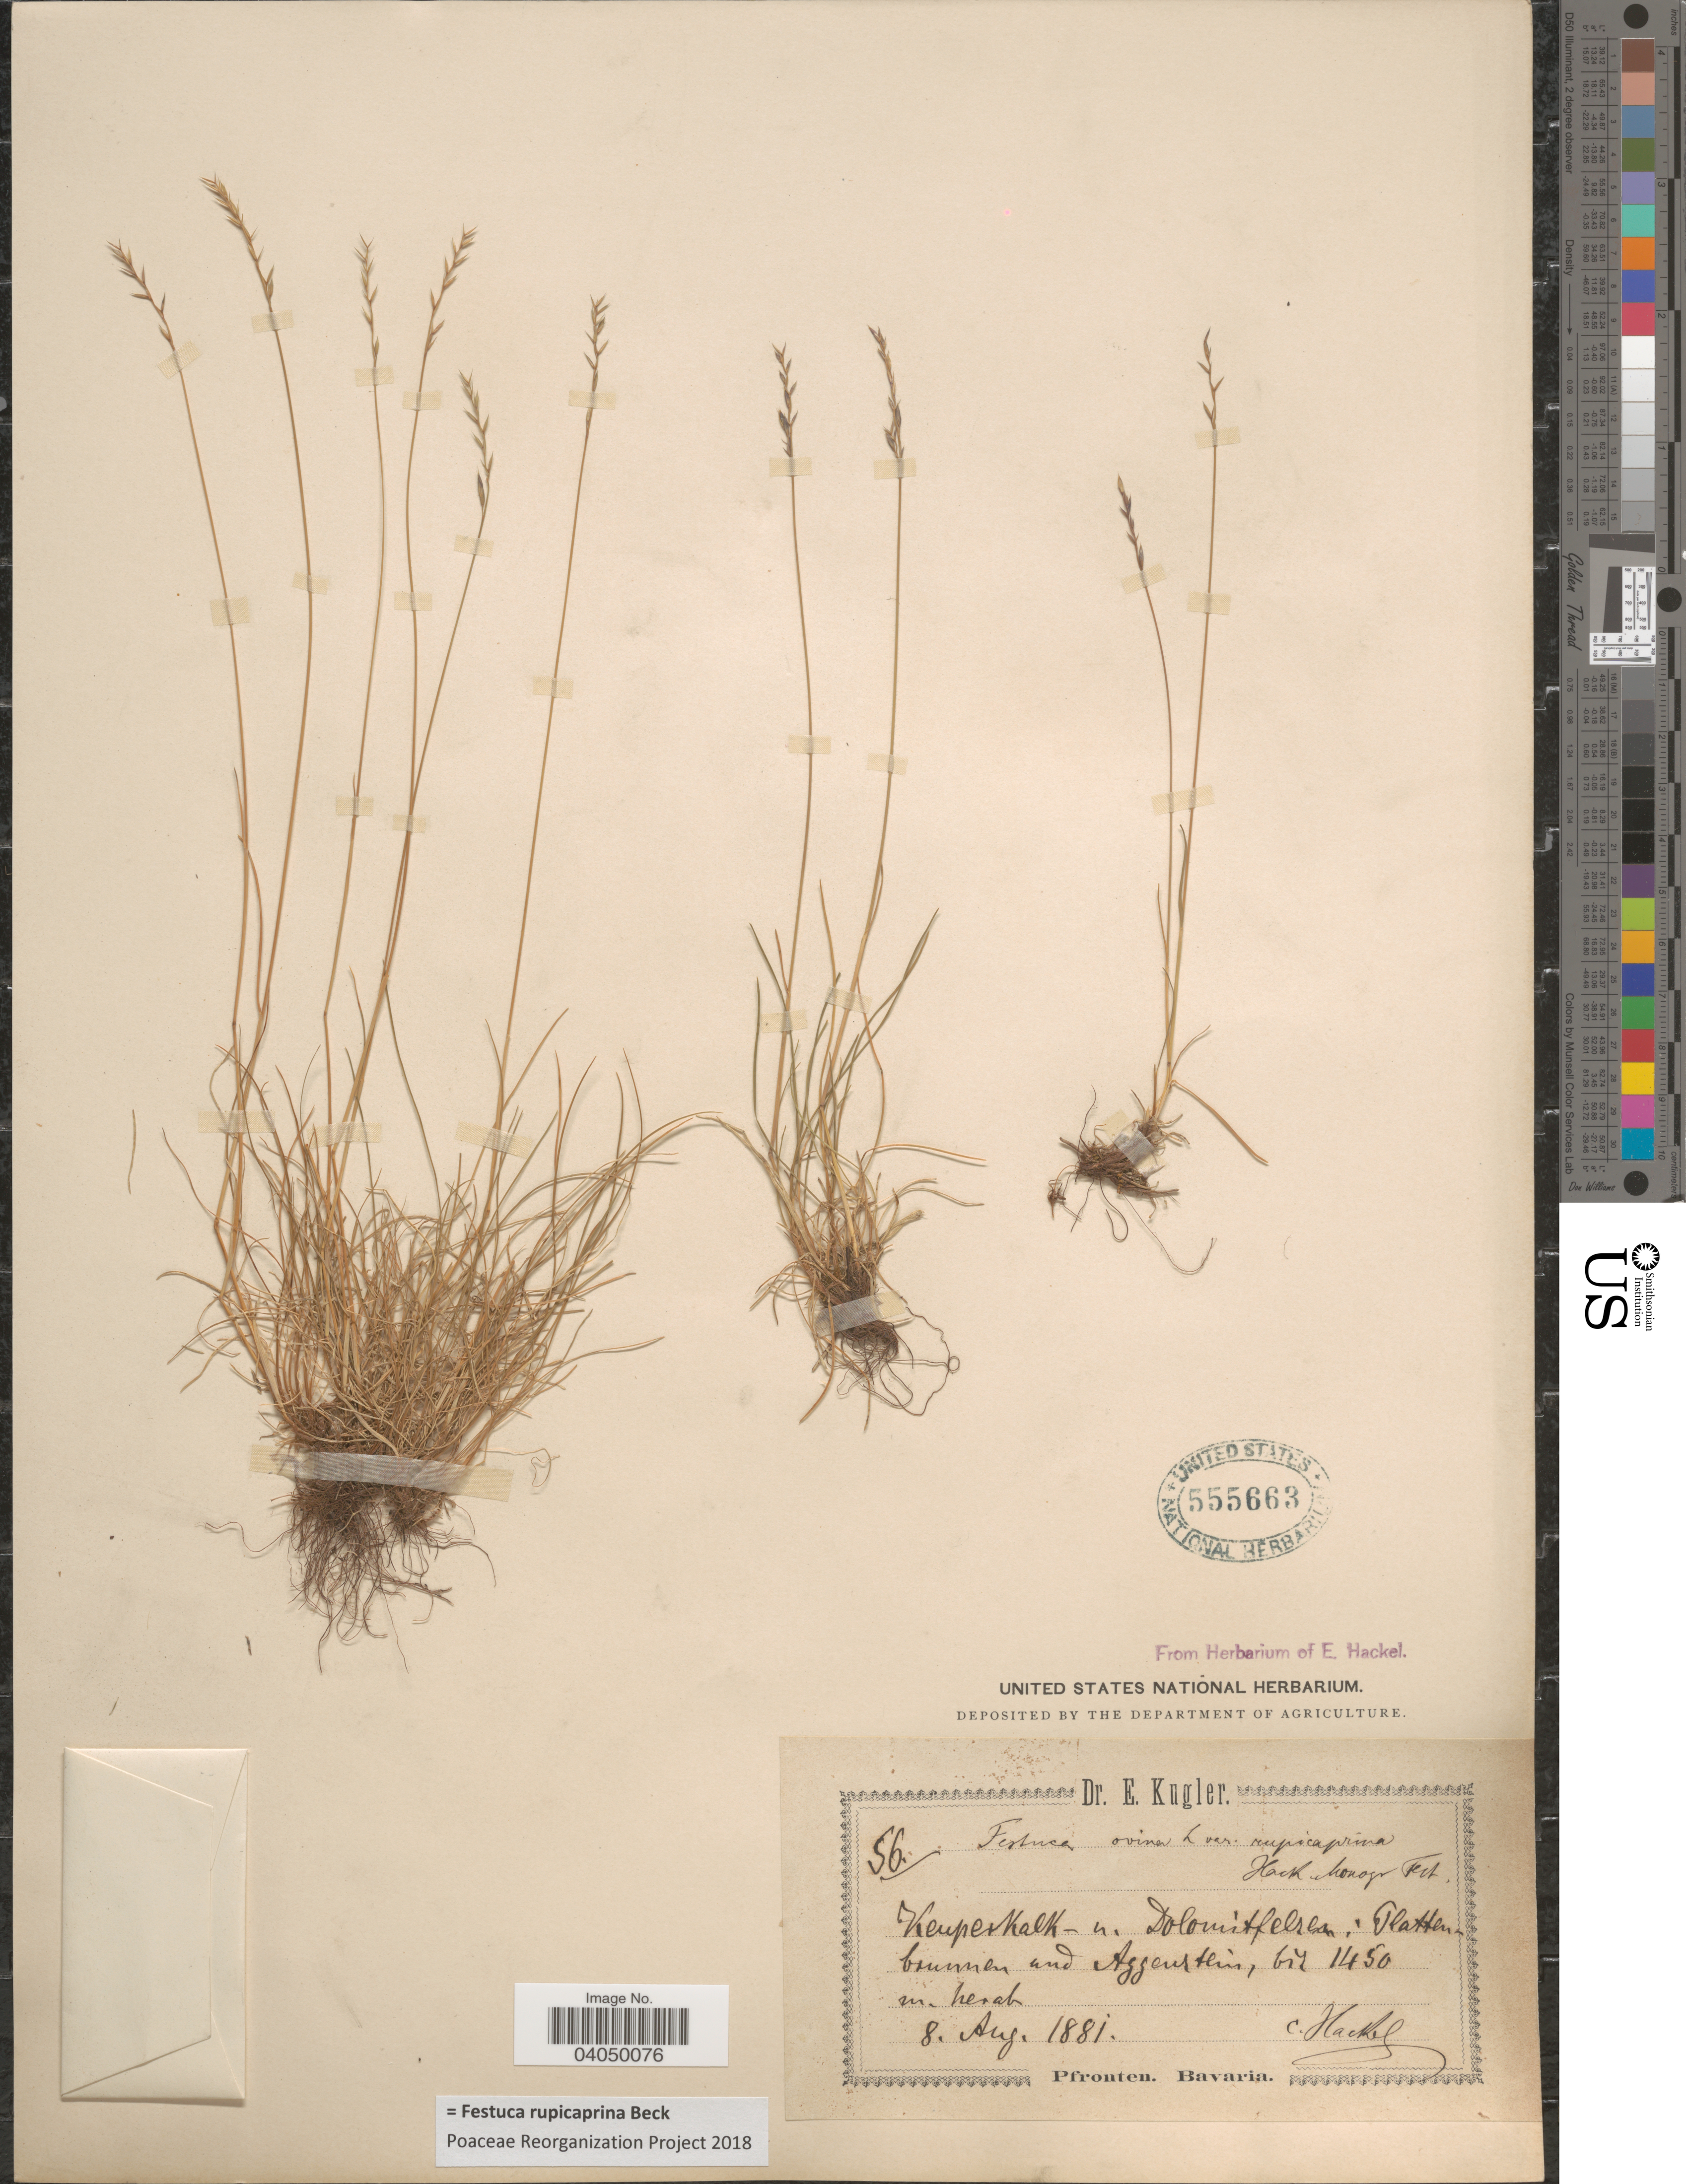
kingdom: Plantae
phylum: Tracheophyta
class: Liliopsida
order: Poales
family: Poaceae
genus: Festuca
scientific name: Festuca rupicaprina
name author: Beck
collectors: -. Hackel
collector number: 56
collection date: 1881-08-08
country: Austria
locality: KeuperKalk m Dolomitfelsen: Plattenbaunnen und Aggenstein.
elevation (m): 1450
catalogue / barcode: US 555663